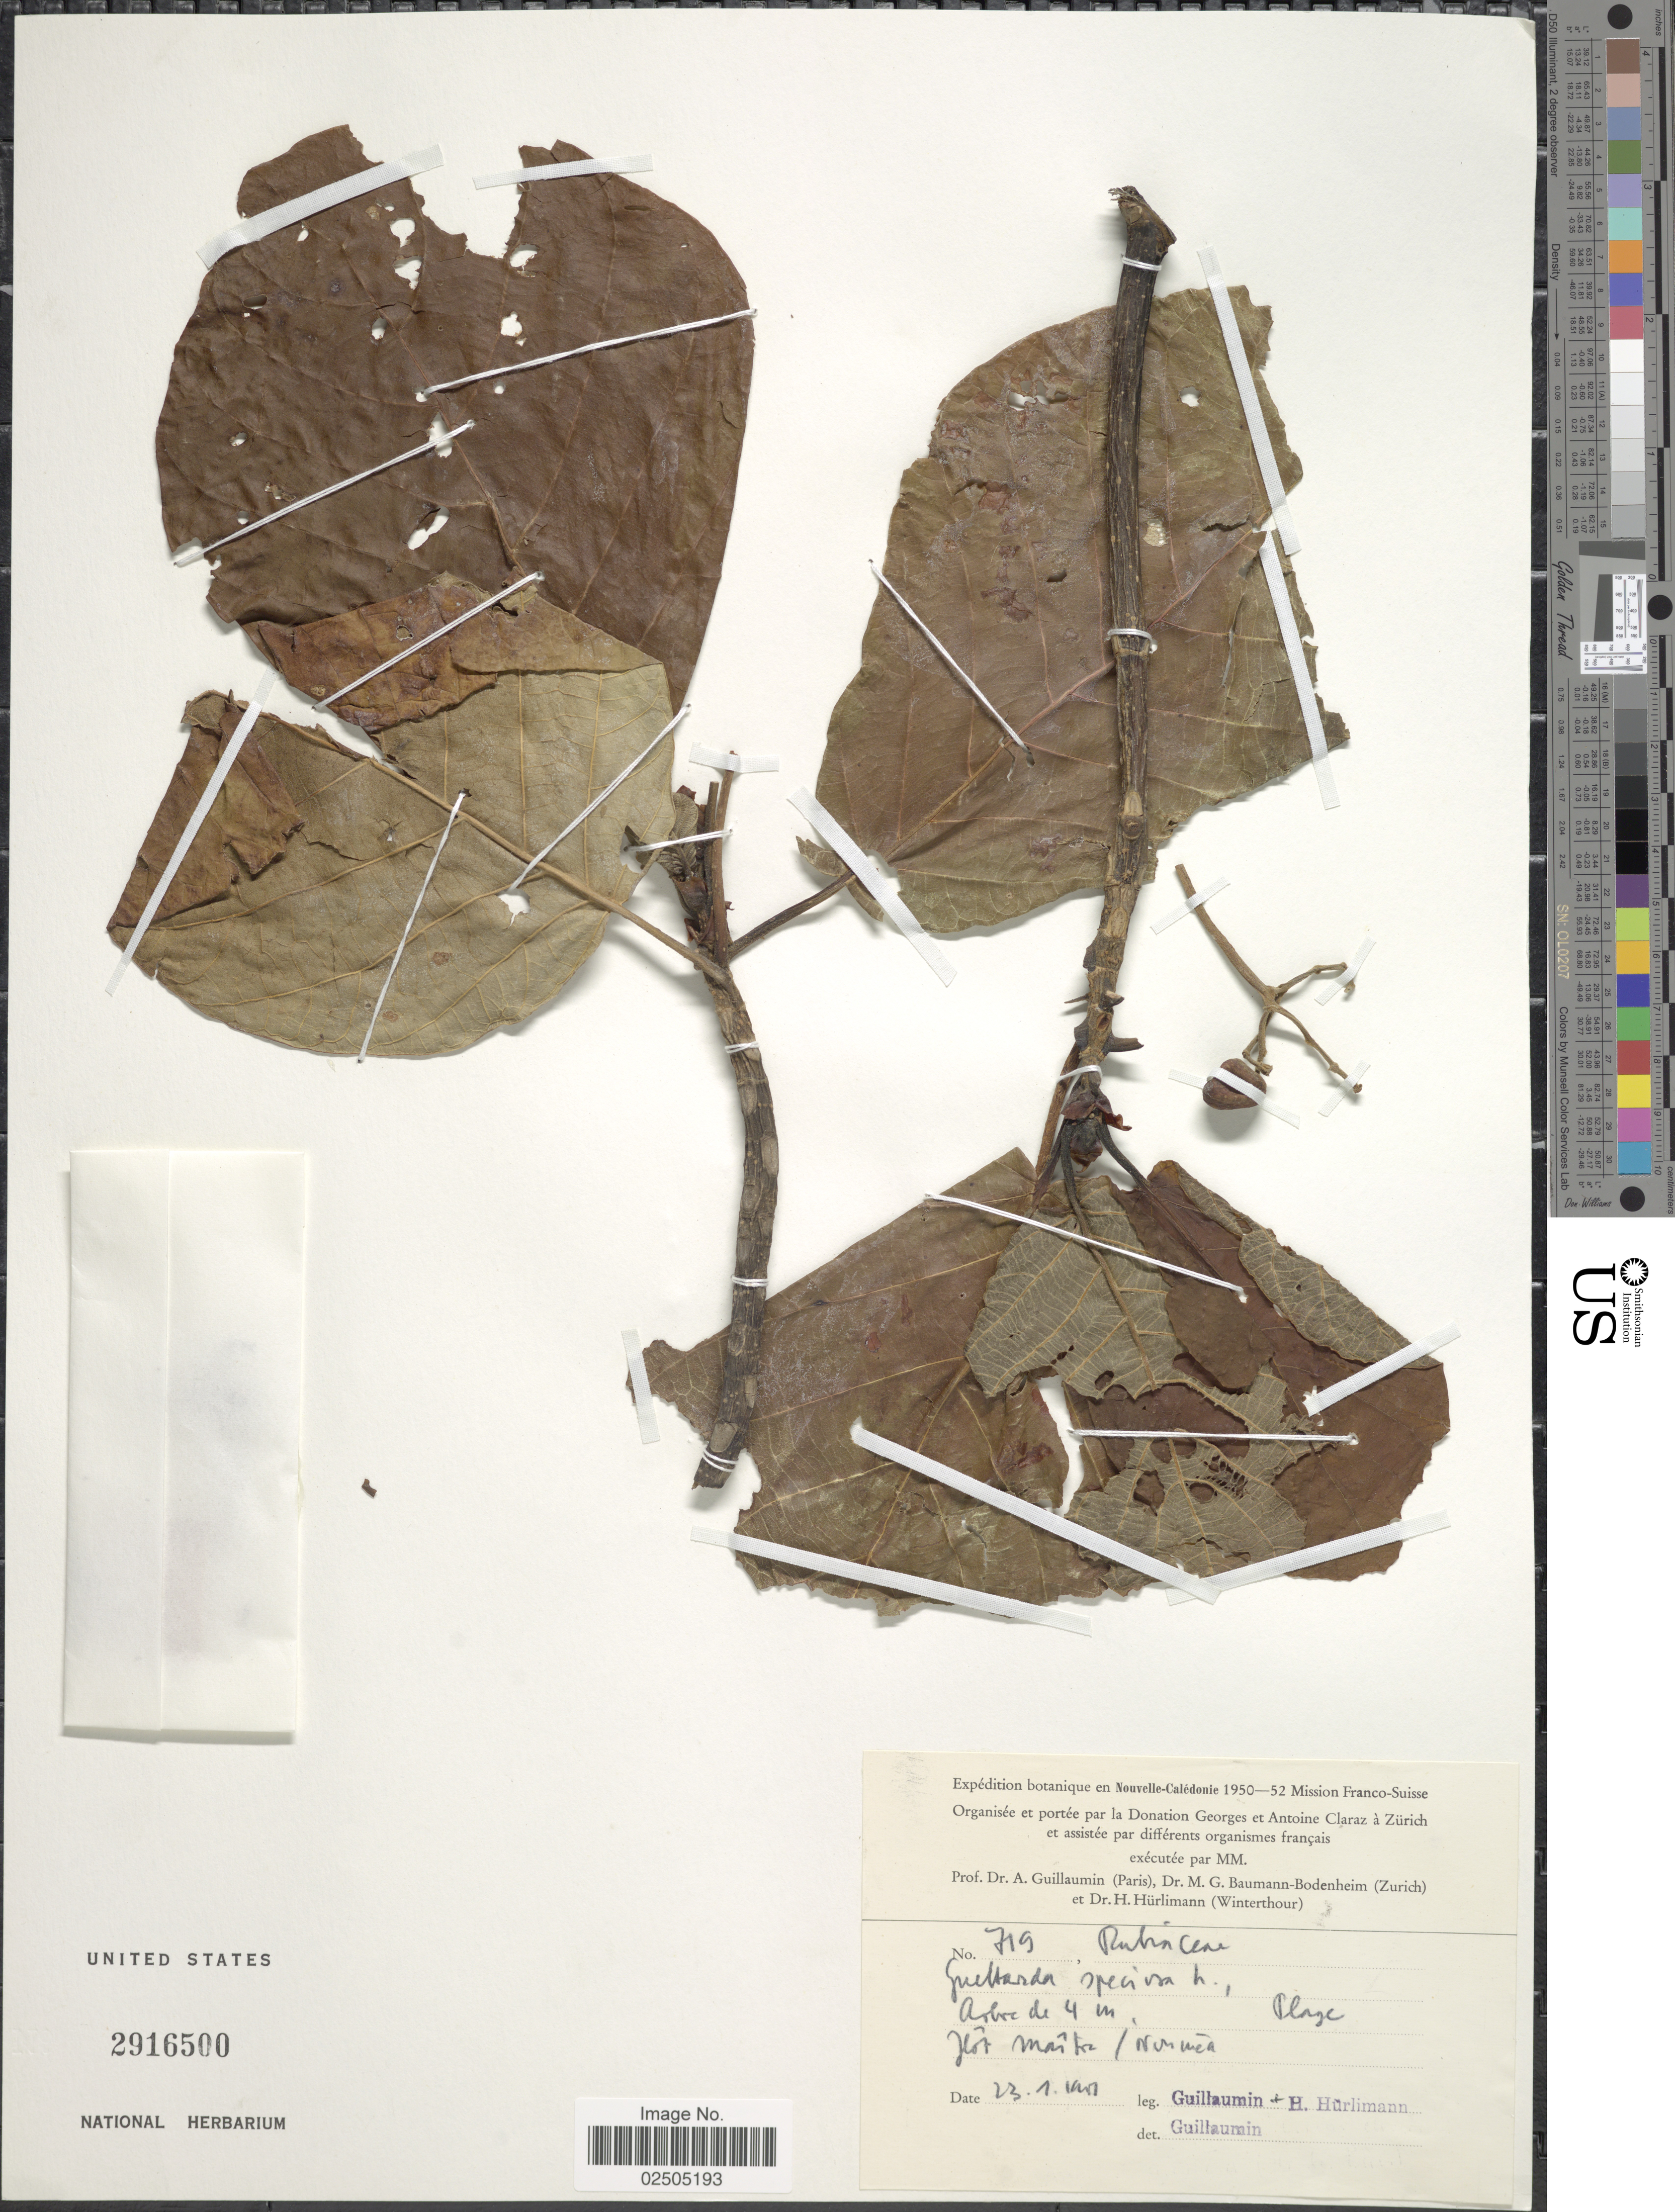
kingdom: Plantae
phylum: Tracheophyta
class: Magnoliopsida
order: Gentianales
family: Rubiaceae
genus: Guettarda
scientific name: Guettarda speciosa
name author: L.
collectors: A. Guillaumin & H. Hürlimann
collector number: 719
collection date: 1951-01-23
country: New Caledonia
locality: Nouvelle-Caledonie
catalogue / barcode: US 2916500